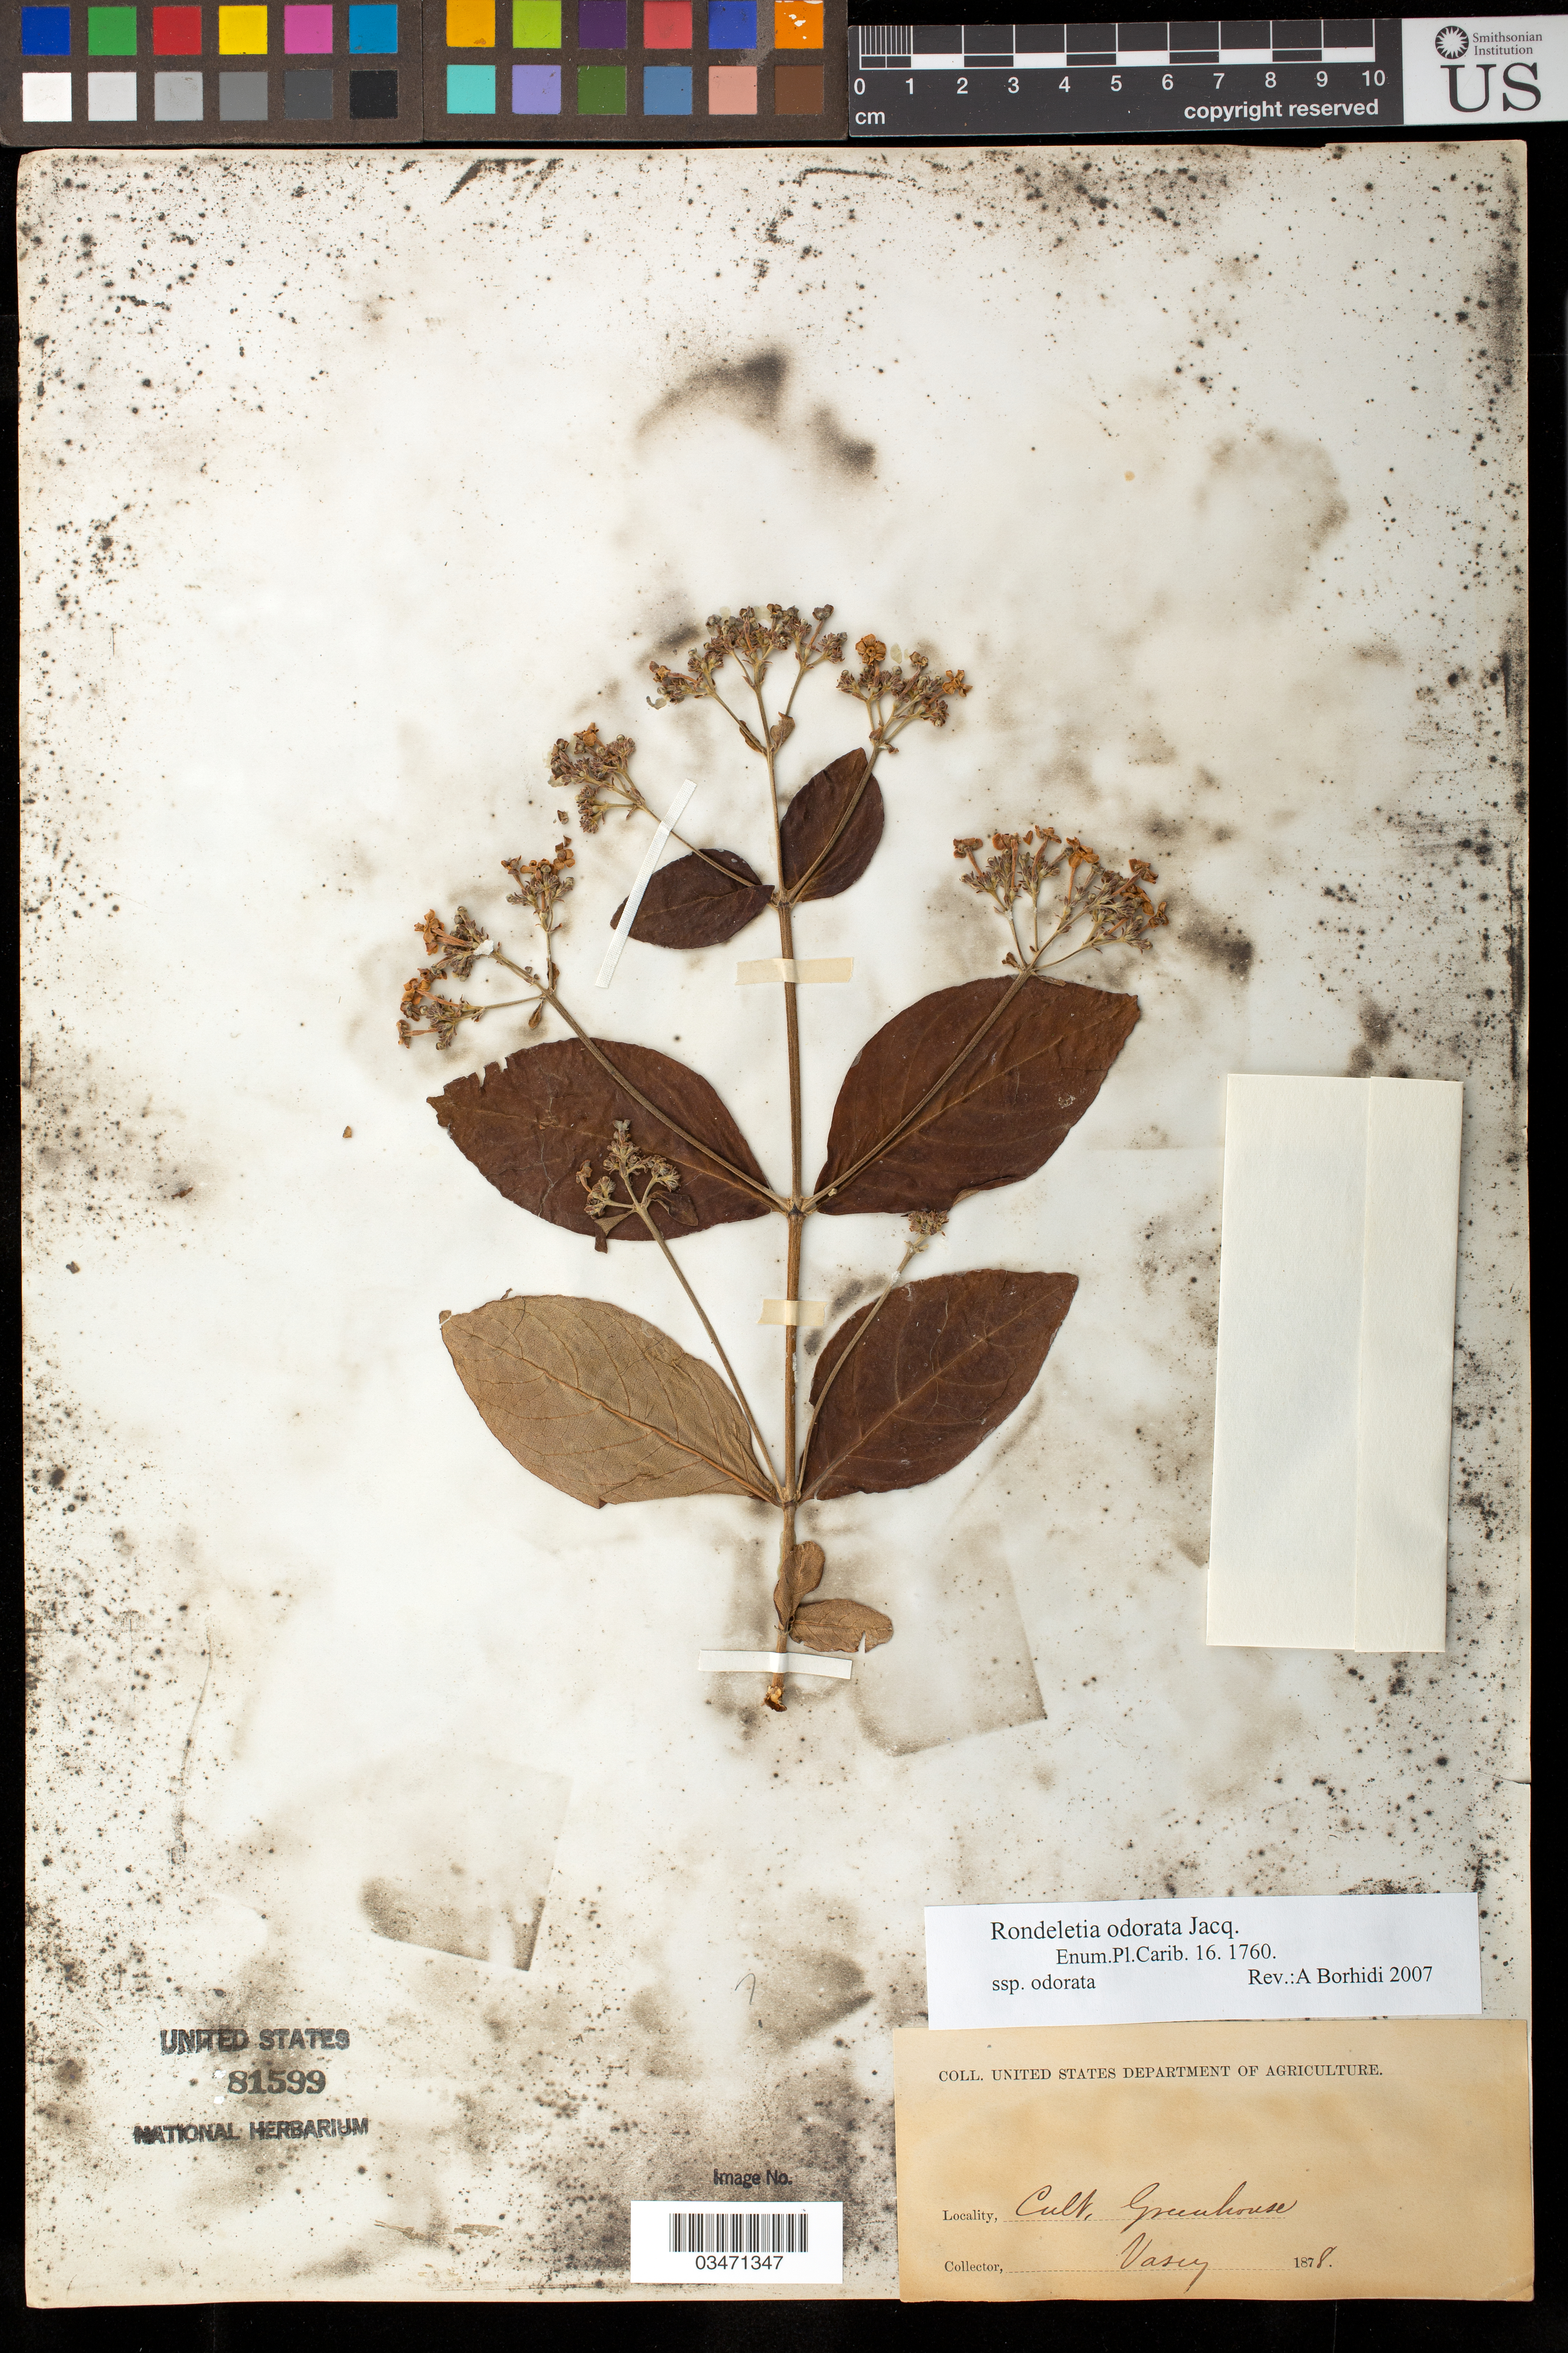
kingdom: Plantae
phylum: Tracheophyta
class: Magnoliopsida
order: Gentianales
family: Rubiaceae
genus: Rondeletia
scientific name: Rondeletia odorata subsp. odorata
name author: Jacq.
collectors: Vasey, --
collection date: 1878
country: United States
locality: Cult. Dept. Agri.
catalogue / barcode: US 81599